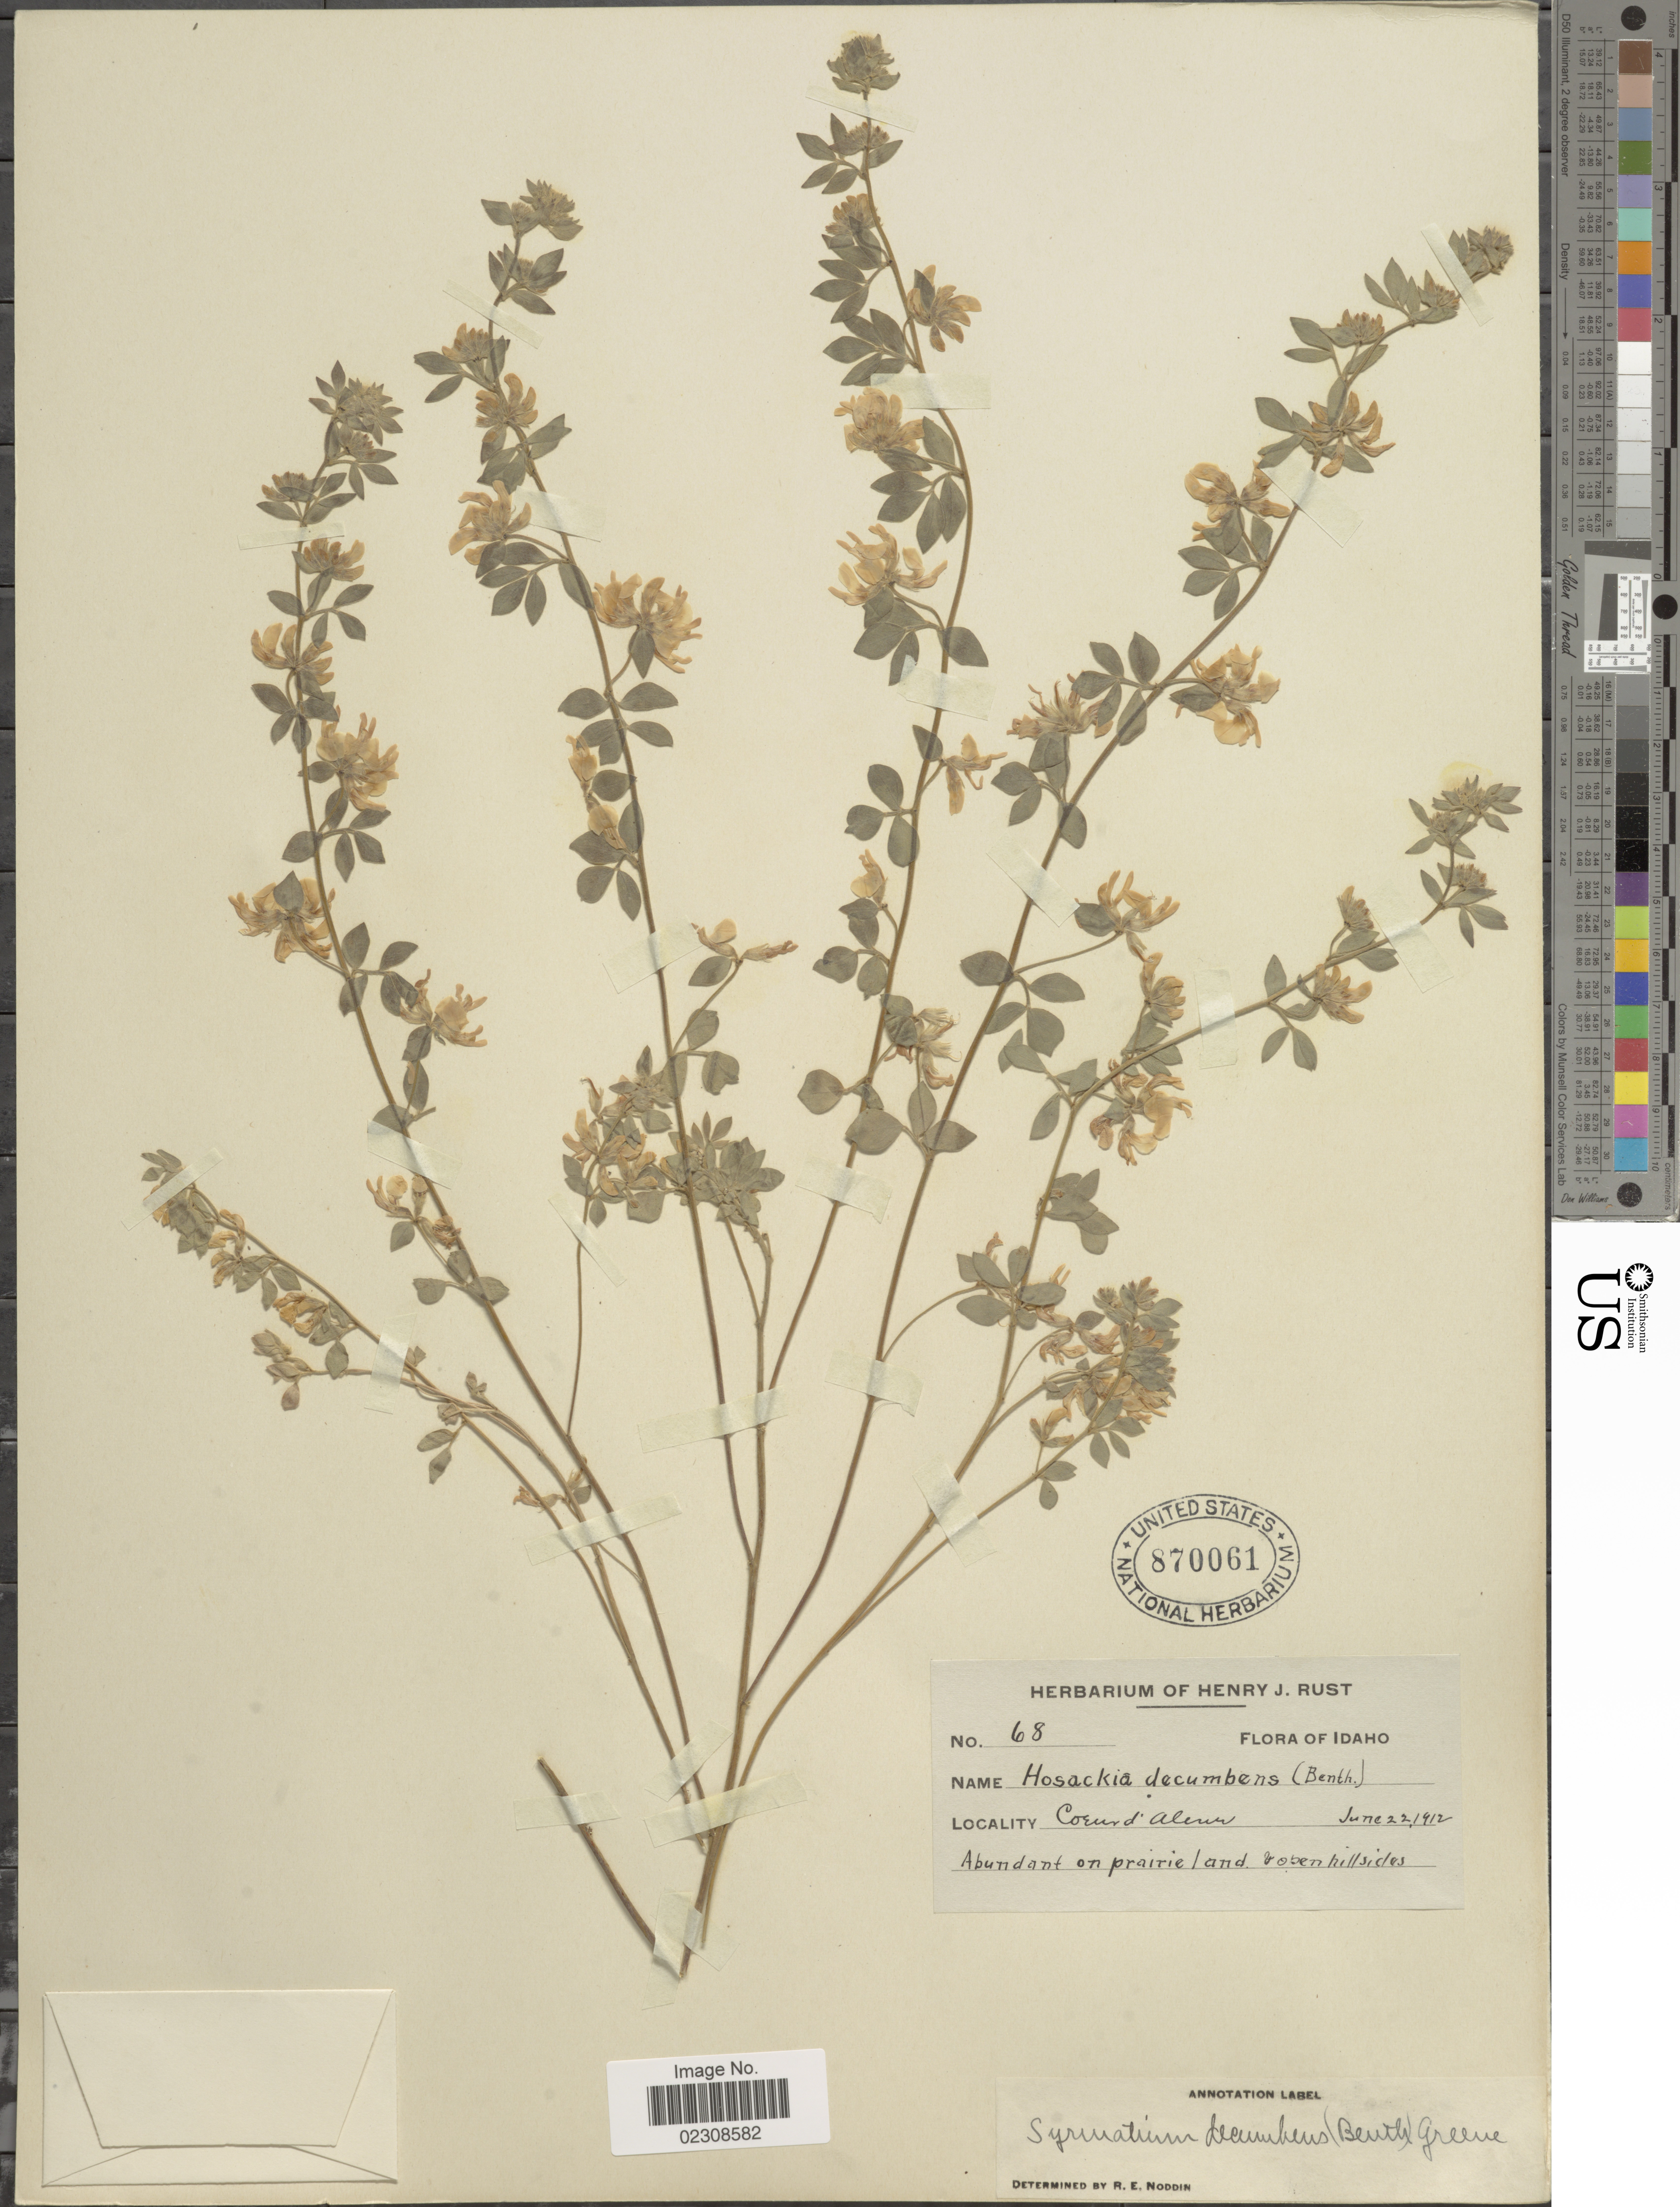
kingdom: Plantae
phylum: Tracheophyta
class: Magnoliopsida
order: Fabales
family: Fabaceae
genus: Syrmatium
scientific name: Syrmatium decumbens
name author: (Benth.) Greene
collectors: ex herb. Henry J. Rust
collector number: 8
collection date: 1912-06-22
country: United States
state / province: Idaho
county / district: Kootenai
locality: Coeur d' Alene.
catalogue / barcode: US 870061